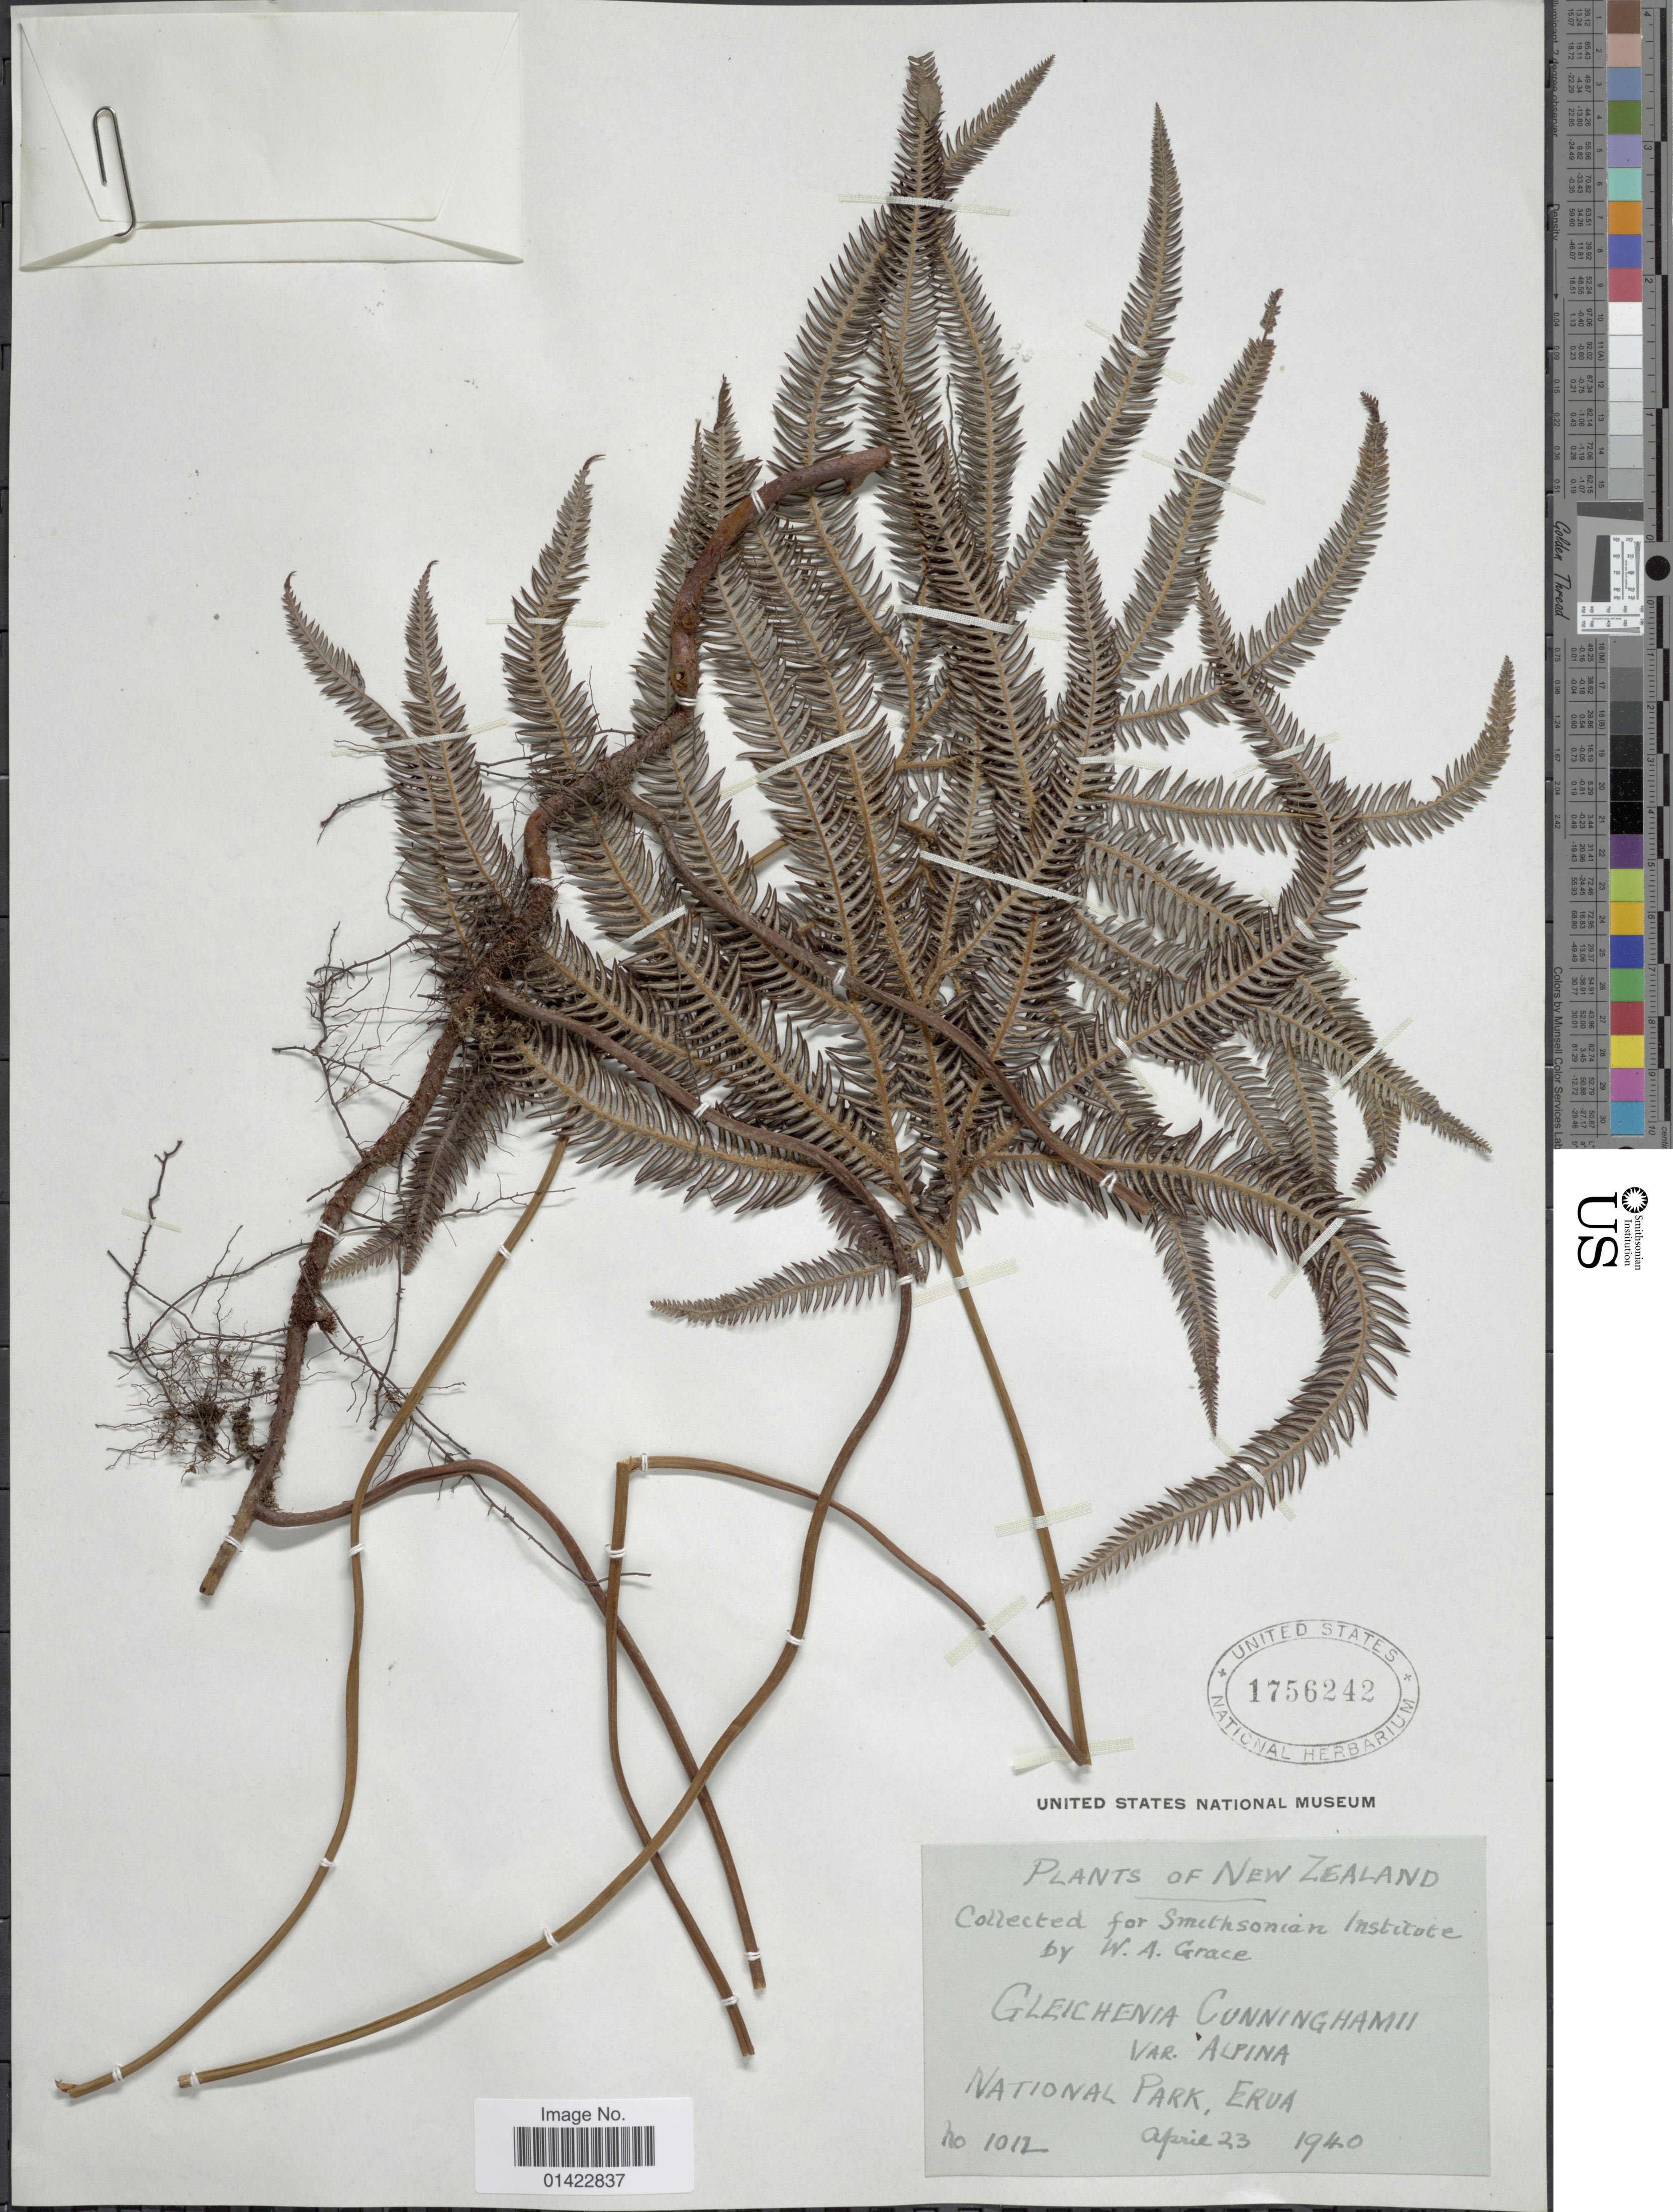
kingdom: Plantae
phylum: Tracheophyta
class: Polypodiopsida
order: Gleicheniales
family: Gleicheniaceae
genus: Sticherus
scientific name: Sticherus cunninghamii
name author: (Heward ex Hook.) Ching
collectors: W. Grace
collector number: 1012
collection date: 1940-04-23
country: New Zealand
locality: National Park, ERUA.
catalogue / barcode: US 1756242